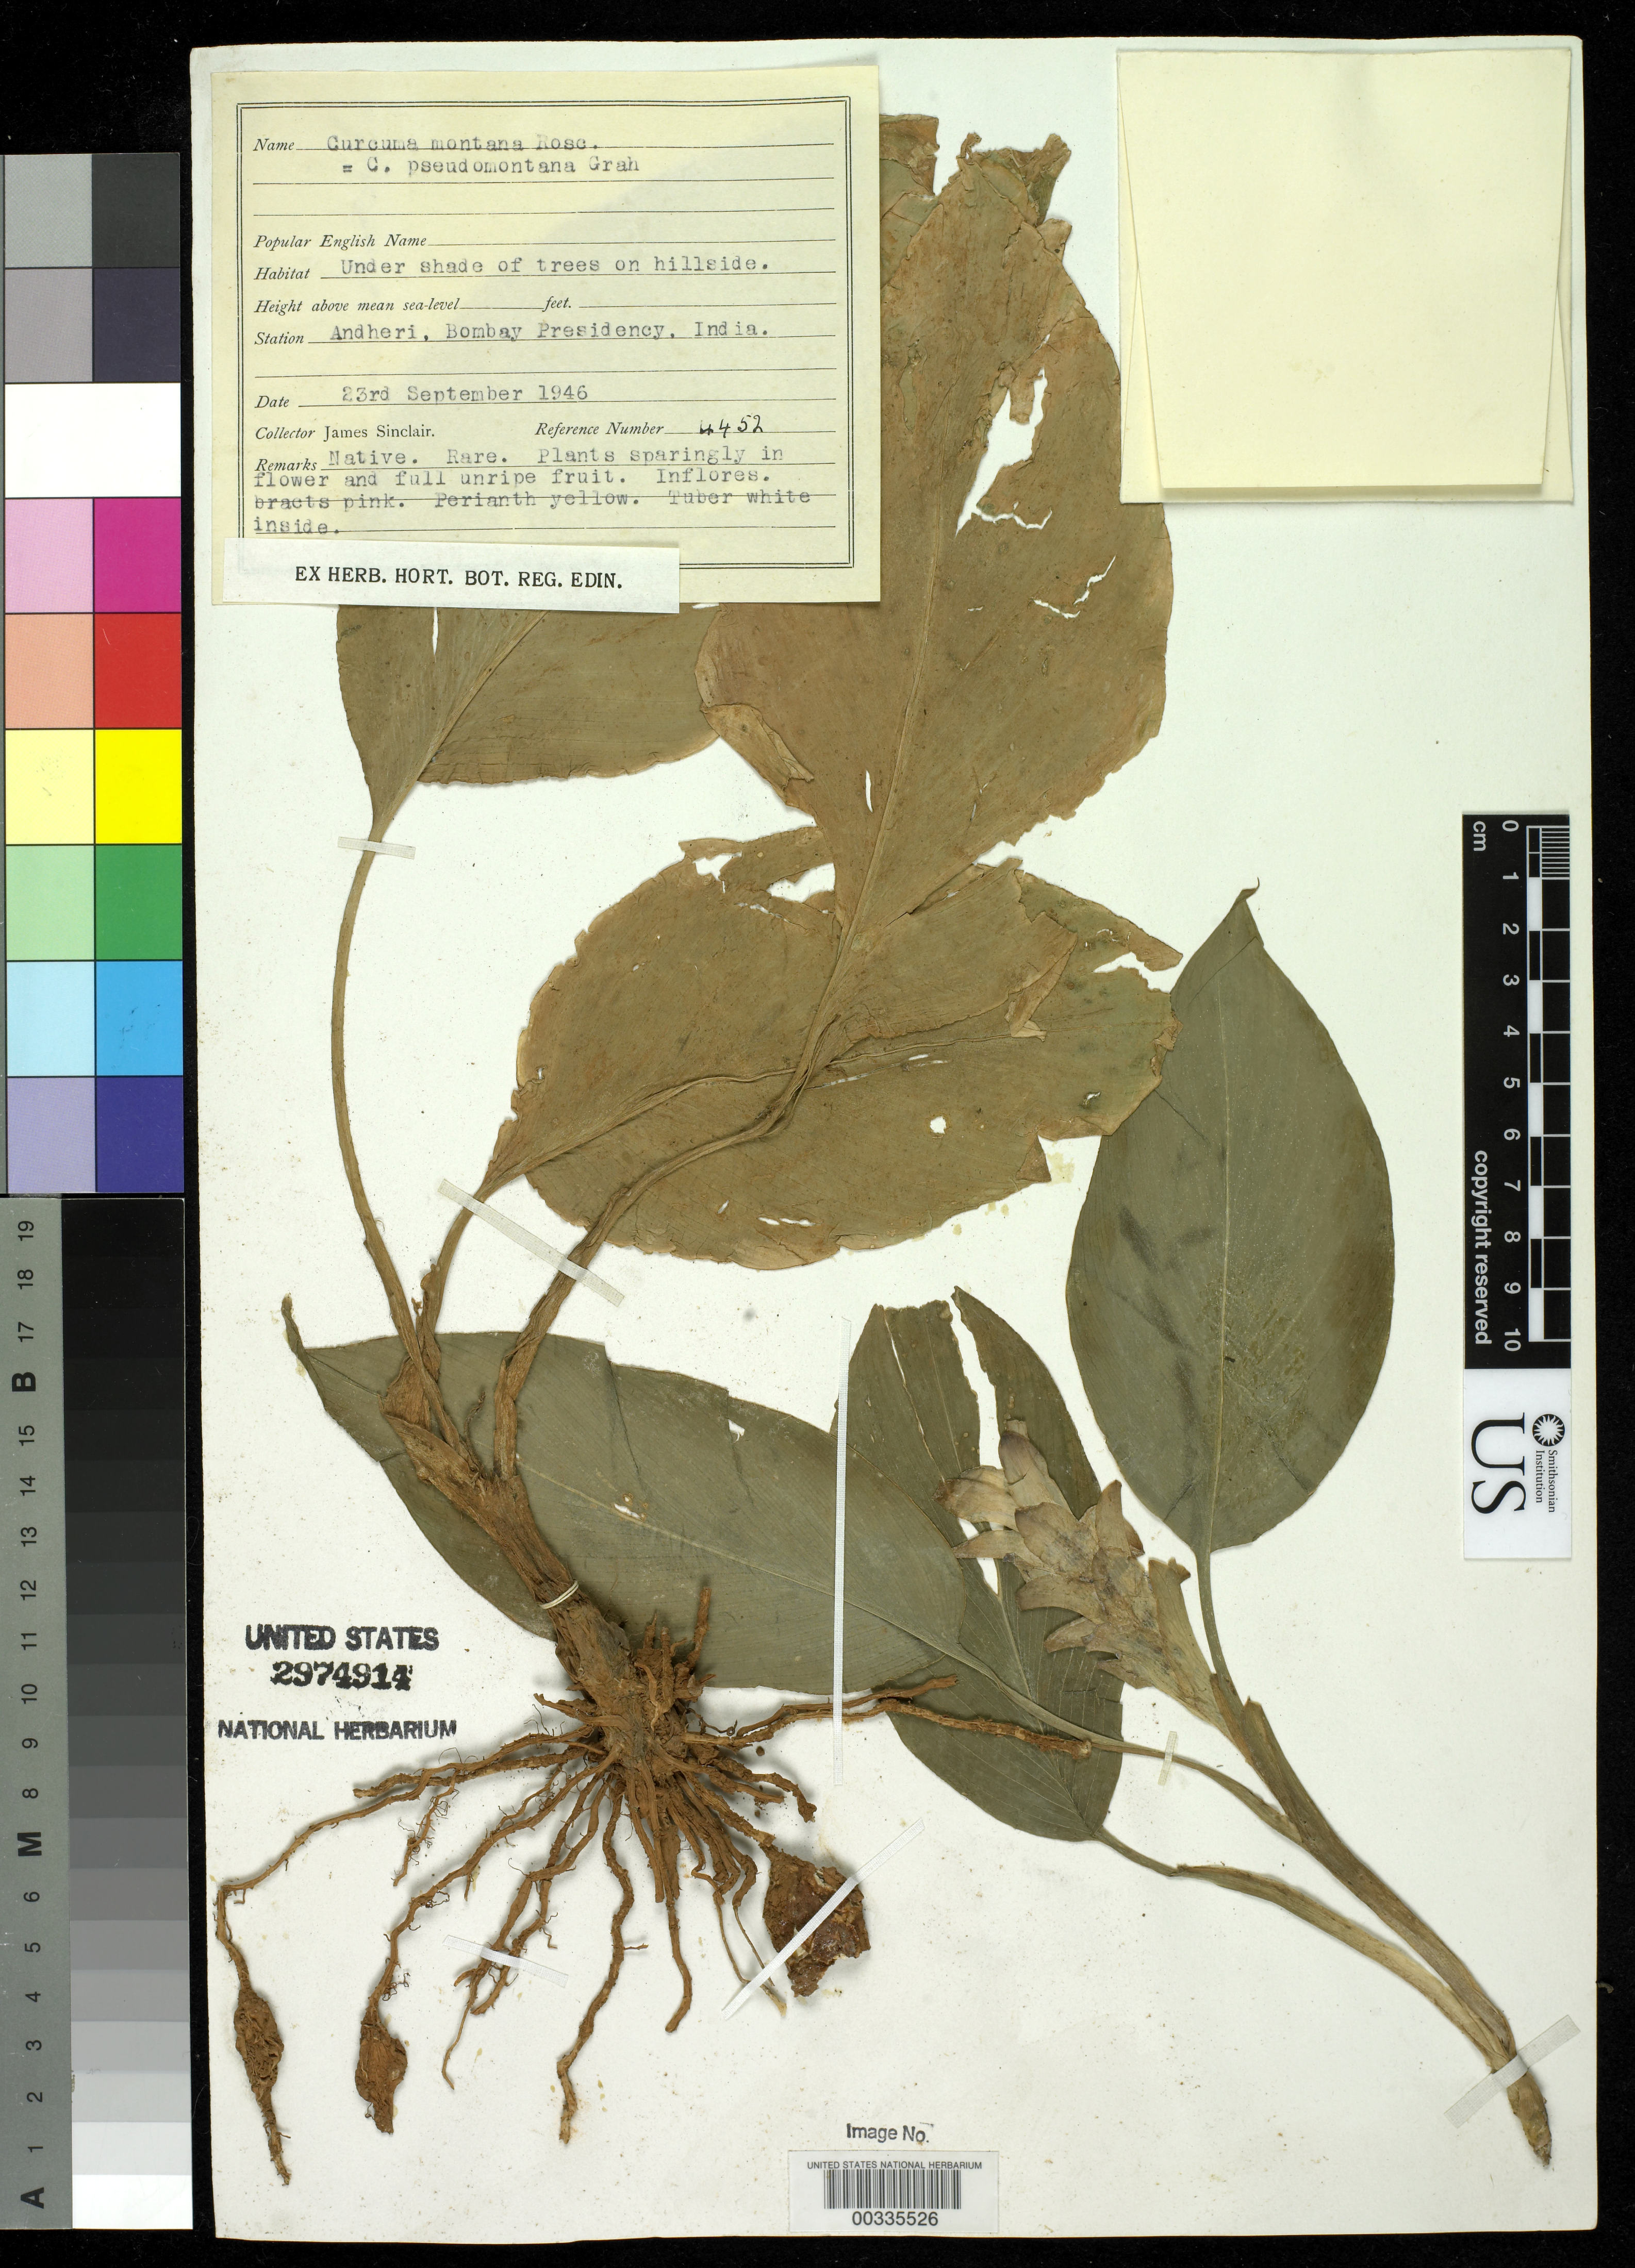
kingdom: Plantae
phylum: Tracheophyta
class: Liliopsida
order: Zingiberales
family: Zingiberaceae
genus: Curcuma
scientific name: Curcuma montana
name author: Roxb.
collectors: J. Sinclair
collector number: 4452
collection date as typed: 23 Sep 1946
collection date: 1946-09-23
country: India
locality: Andheri, bombay presidency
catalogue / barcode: US 2974914